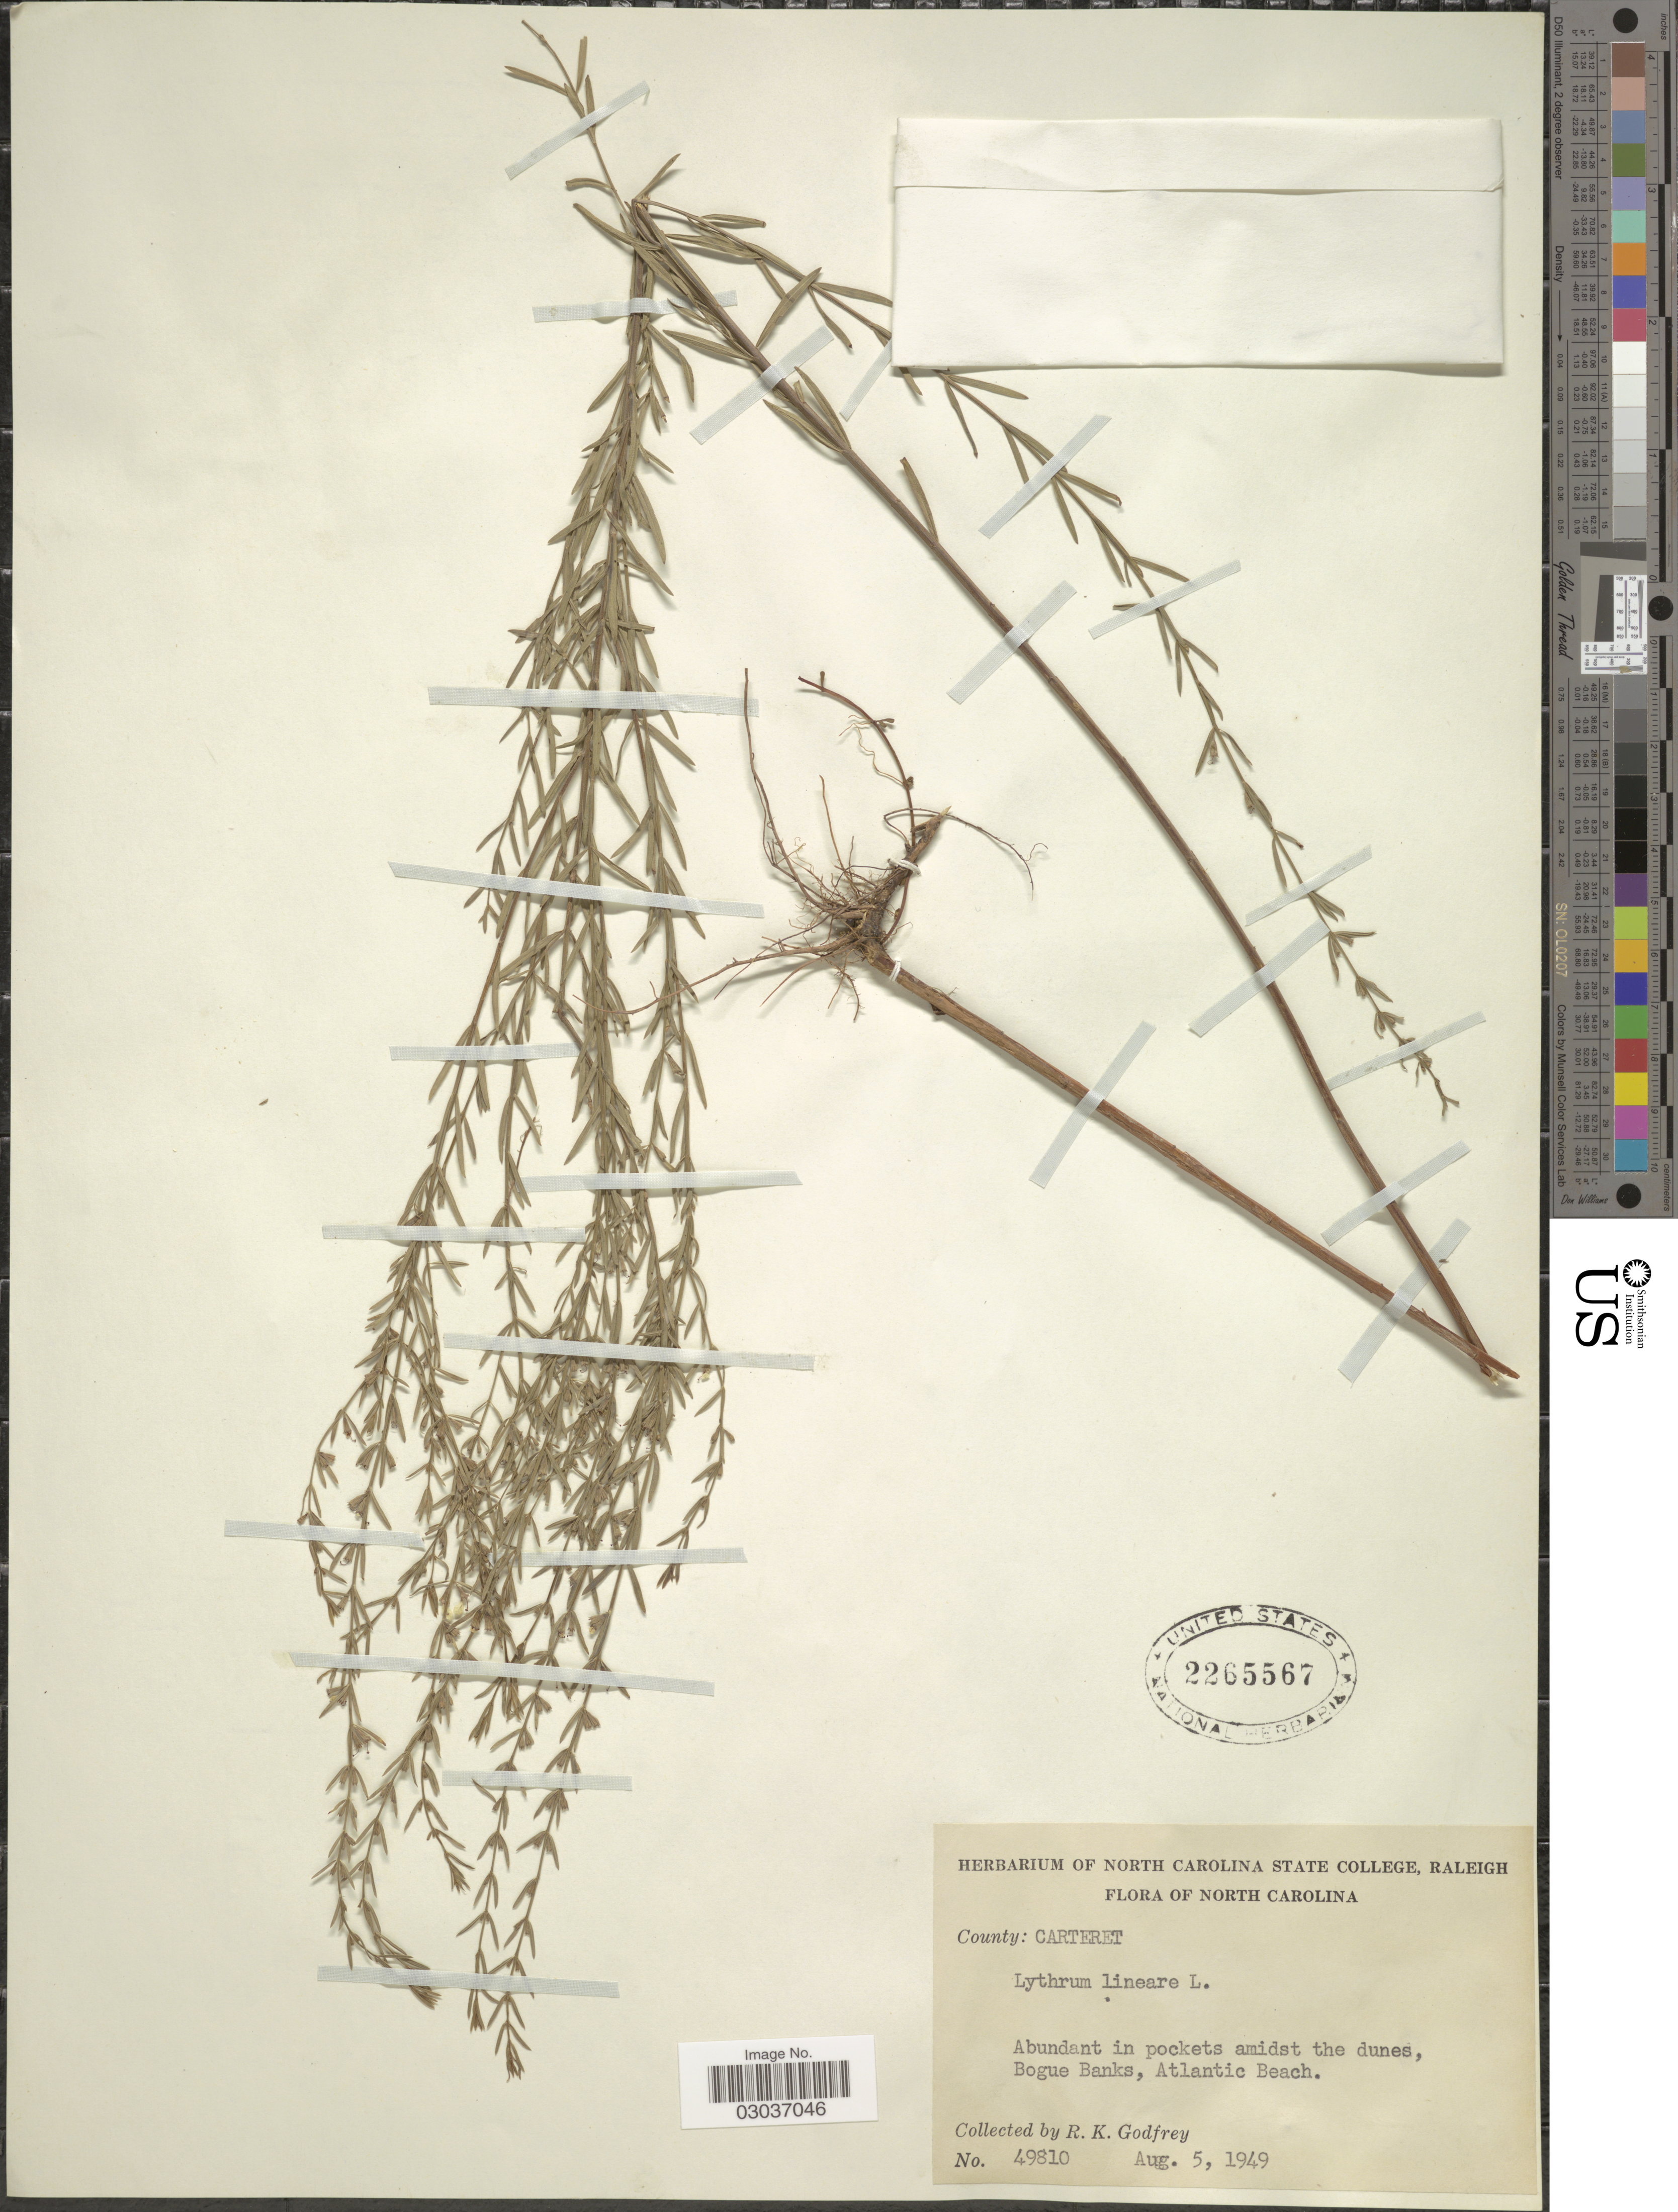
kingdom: Plantae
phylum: Tracheophyta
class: Magnoliopsida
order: Myrtales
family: Lythraceae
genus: Lythrum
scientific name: Lythrum lineare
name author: L.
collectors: R. K. Godfrey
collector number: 49810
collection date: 1949-08-05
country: United States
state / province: North Carolina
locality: County: Carteret, Abundant in pockets amidst the dunes, Bogue Banks, Atlantic Beach.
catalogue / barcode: US 2265567